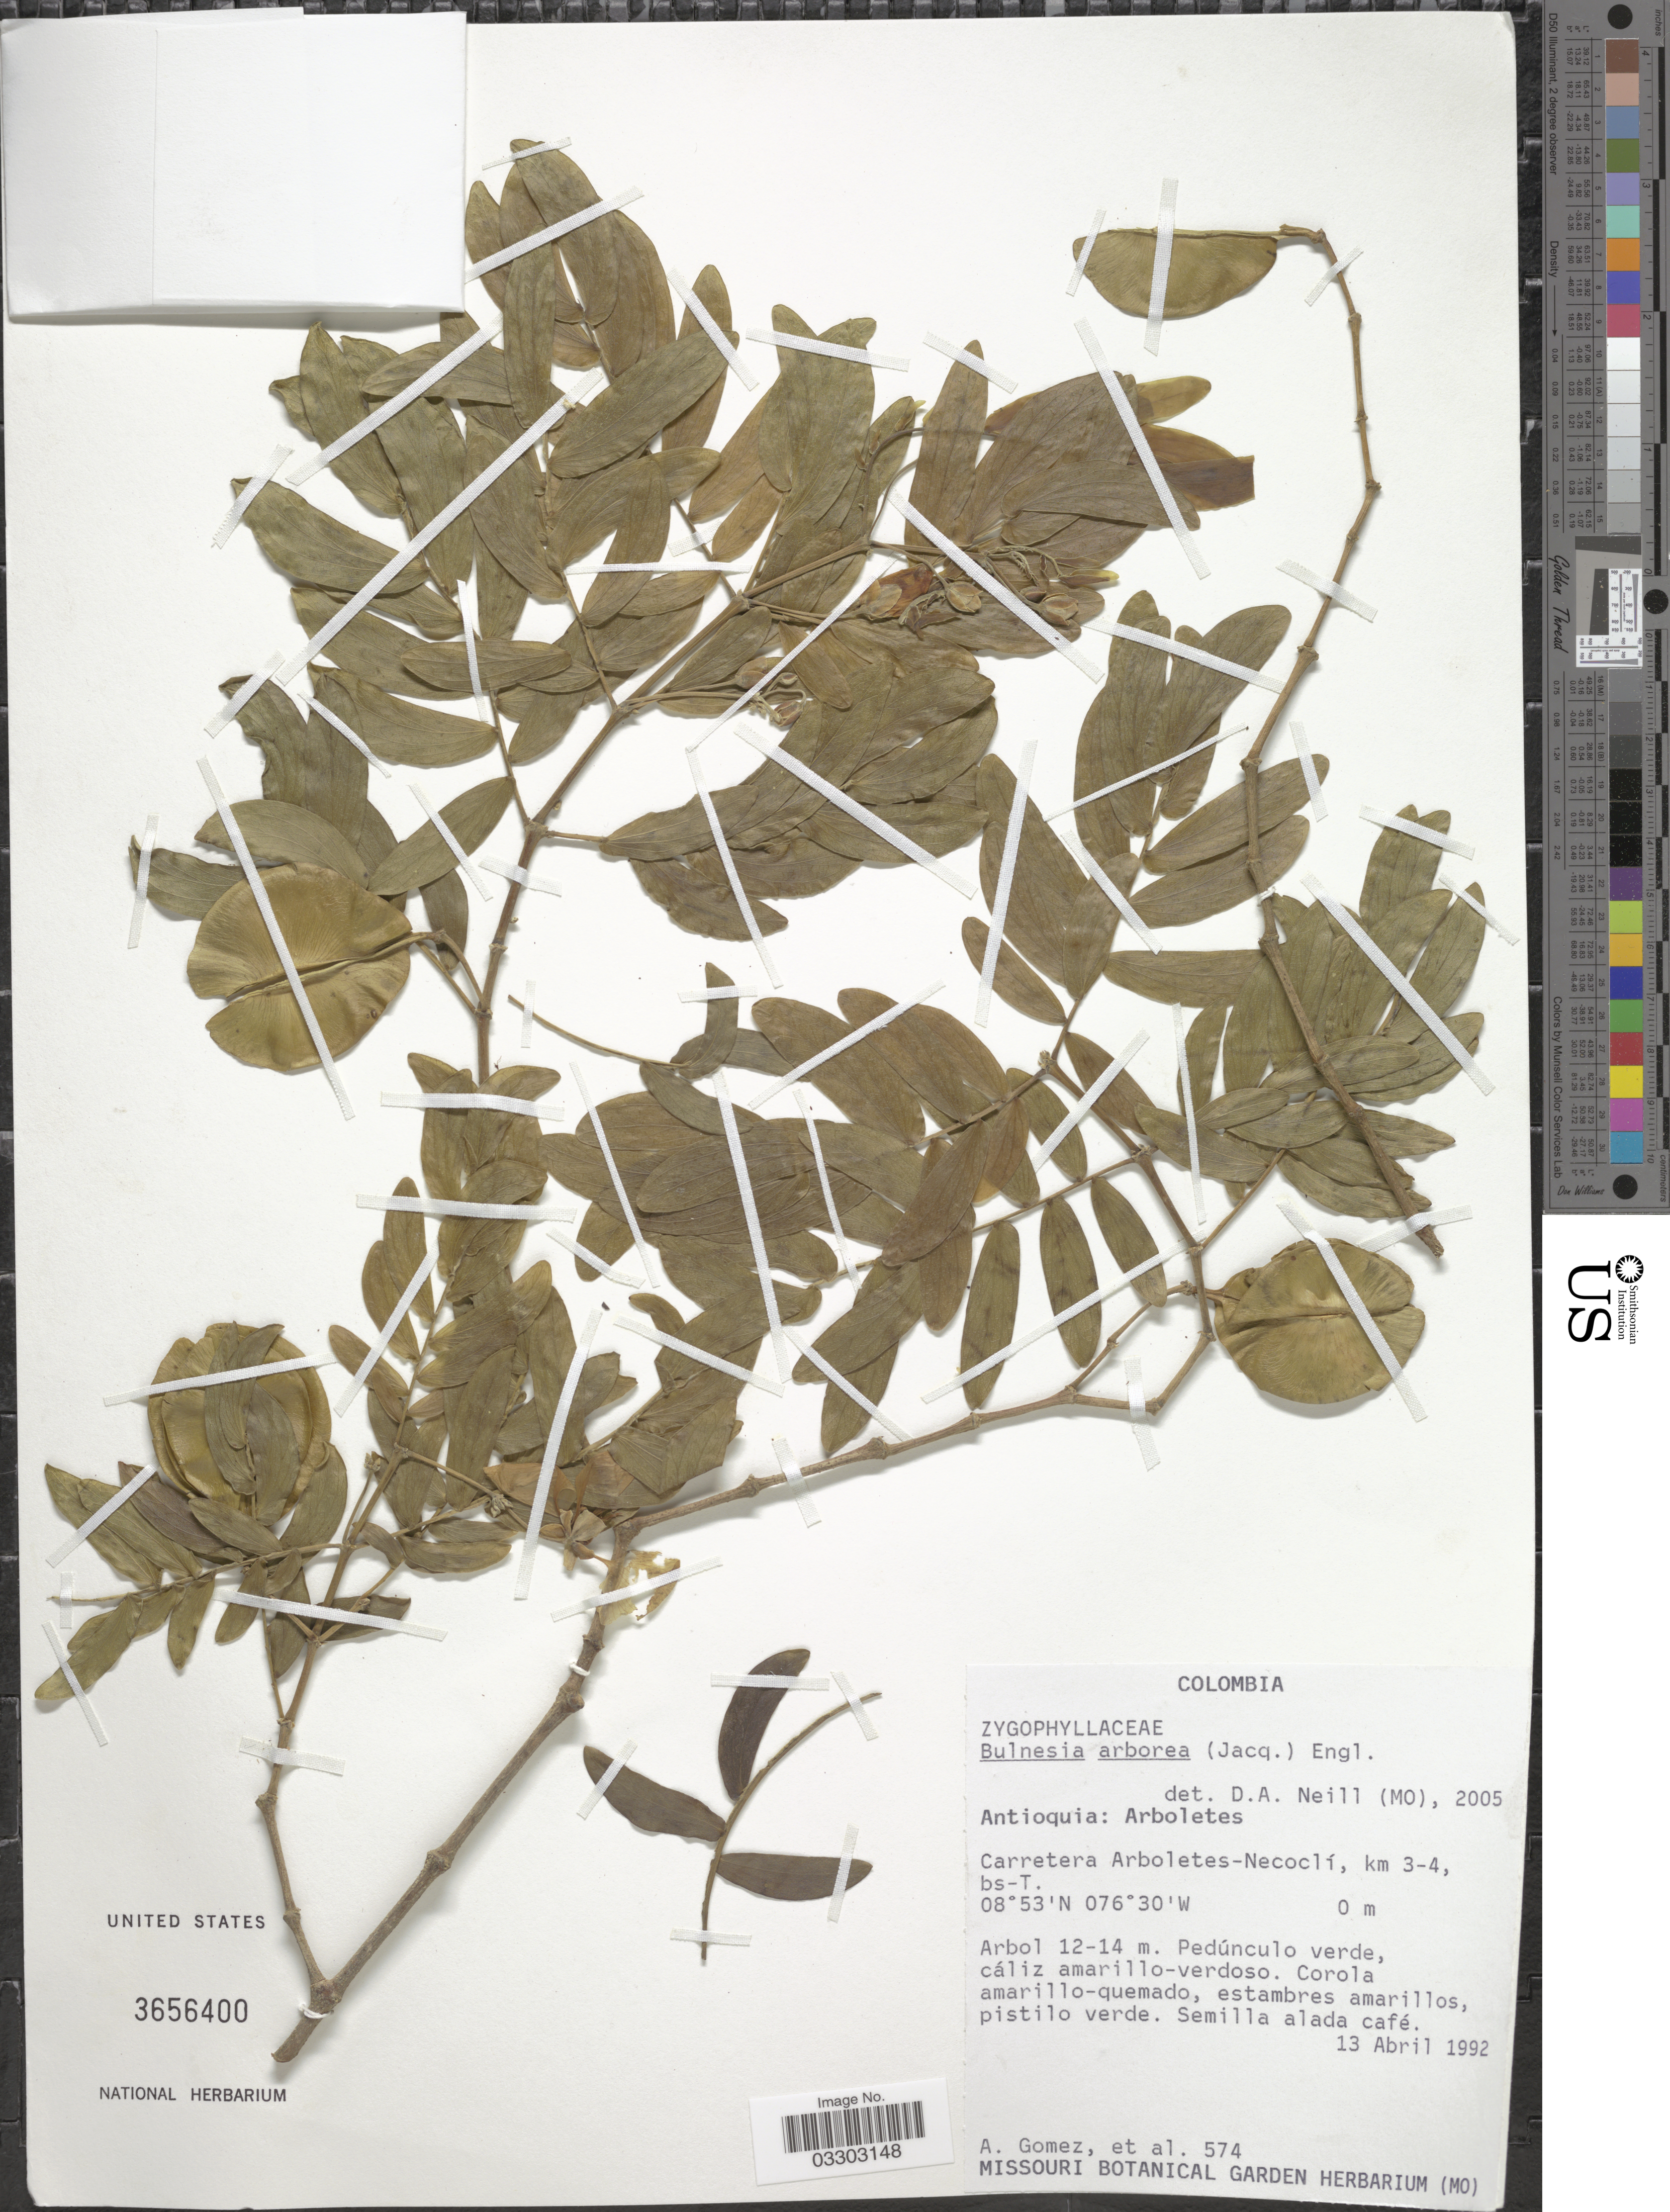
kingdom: Plantae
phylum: Tracheophyta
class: Magnoliopsida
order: Zygophyllales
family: Zygophyllaceae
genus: Gonopterodendron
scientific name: Gonopterodendron arboreum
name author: (Jacq.) Godoy-Bürki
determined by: U.S. National Herbarium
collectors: A. Gómez & et al.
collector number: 574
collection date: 1992-04-13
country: Colombia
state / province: Antioquia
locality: Arboletes. Carretera Arboletes-Necoclí, km 3-4, bs-T.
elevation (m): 0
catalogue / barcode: US 3656400